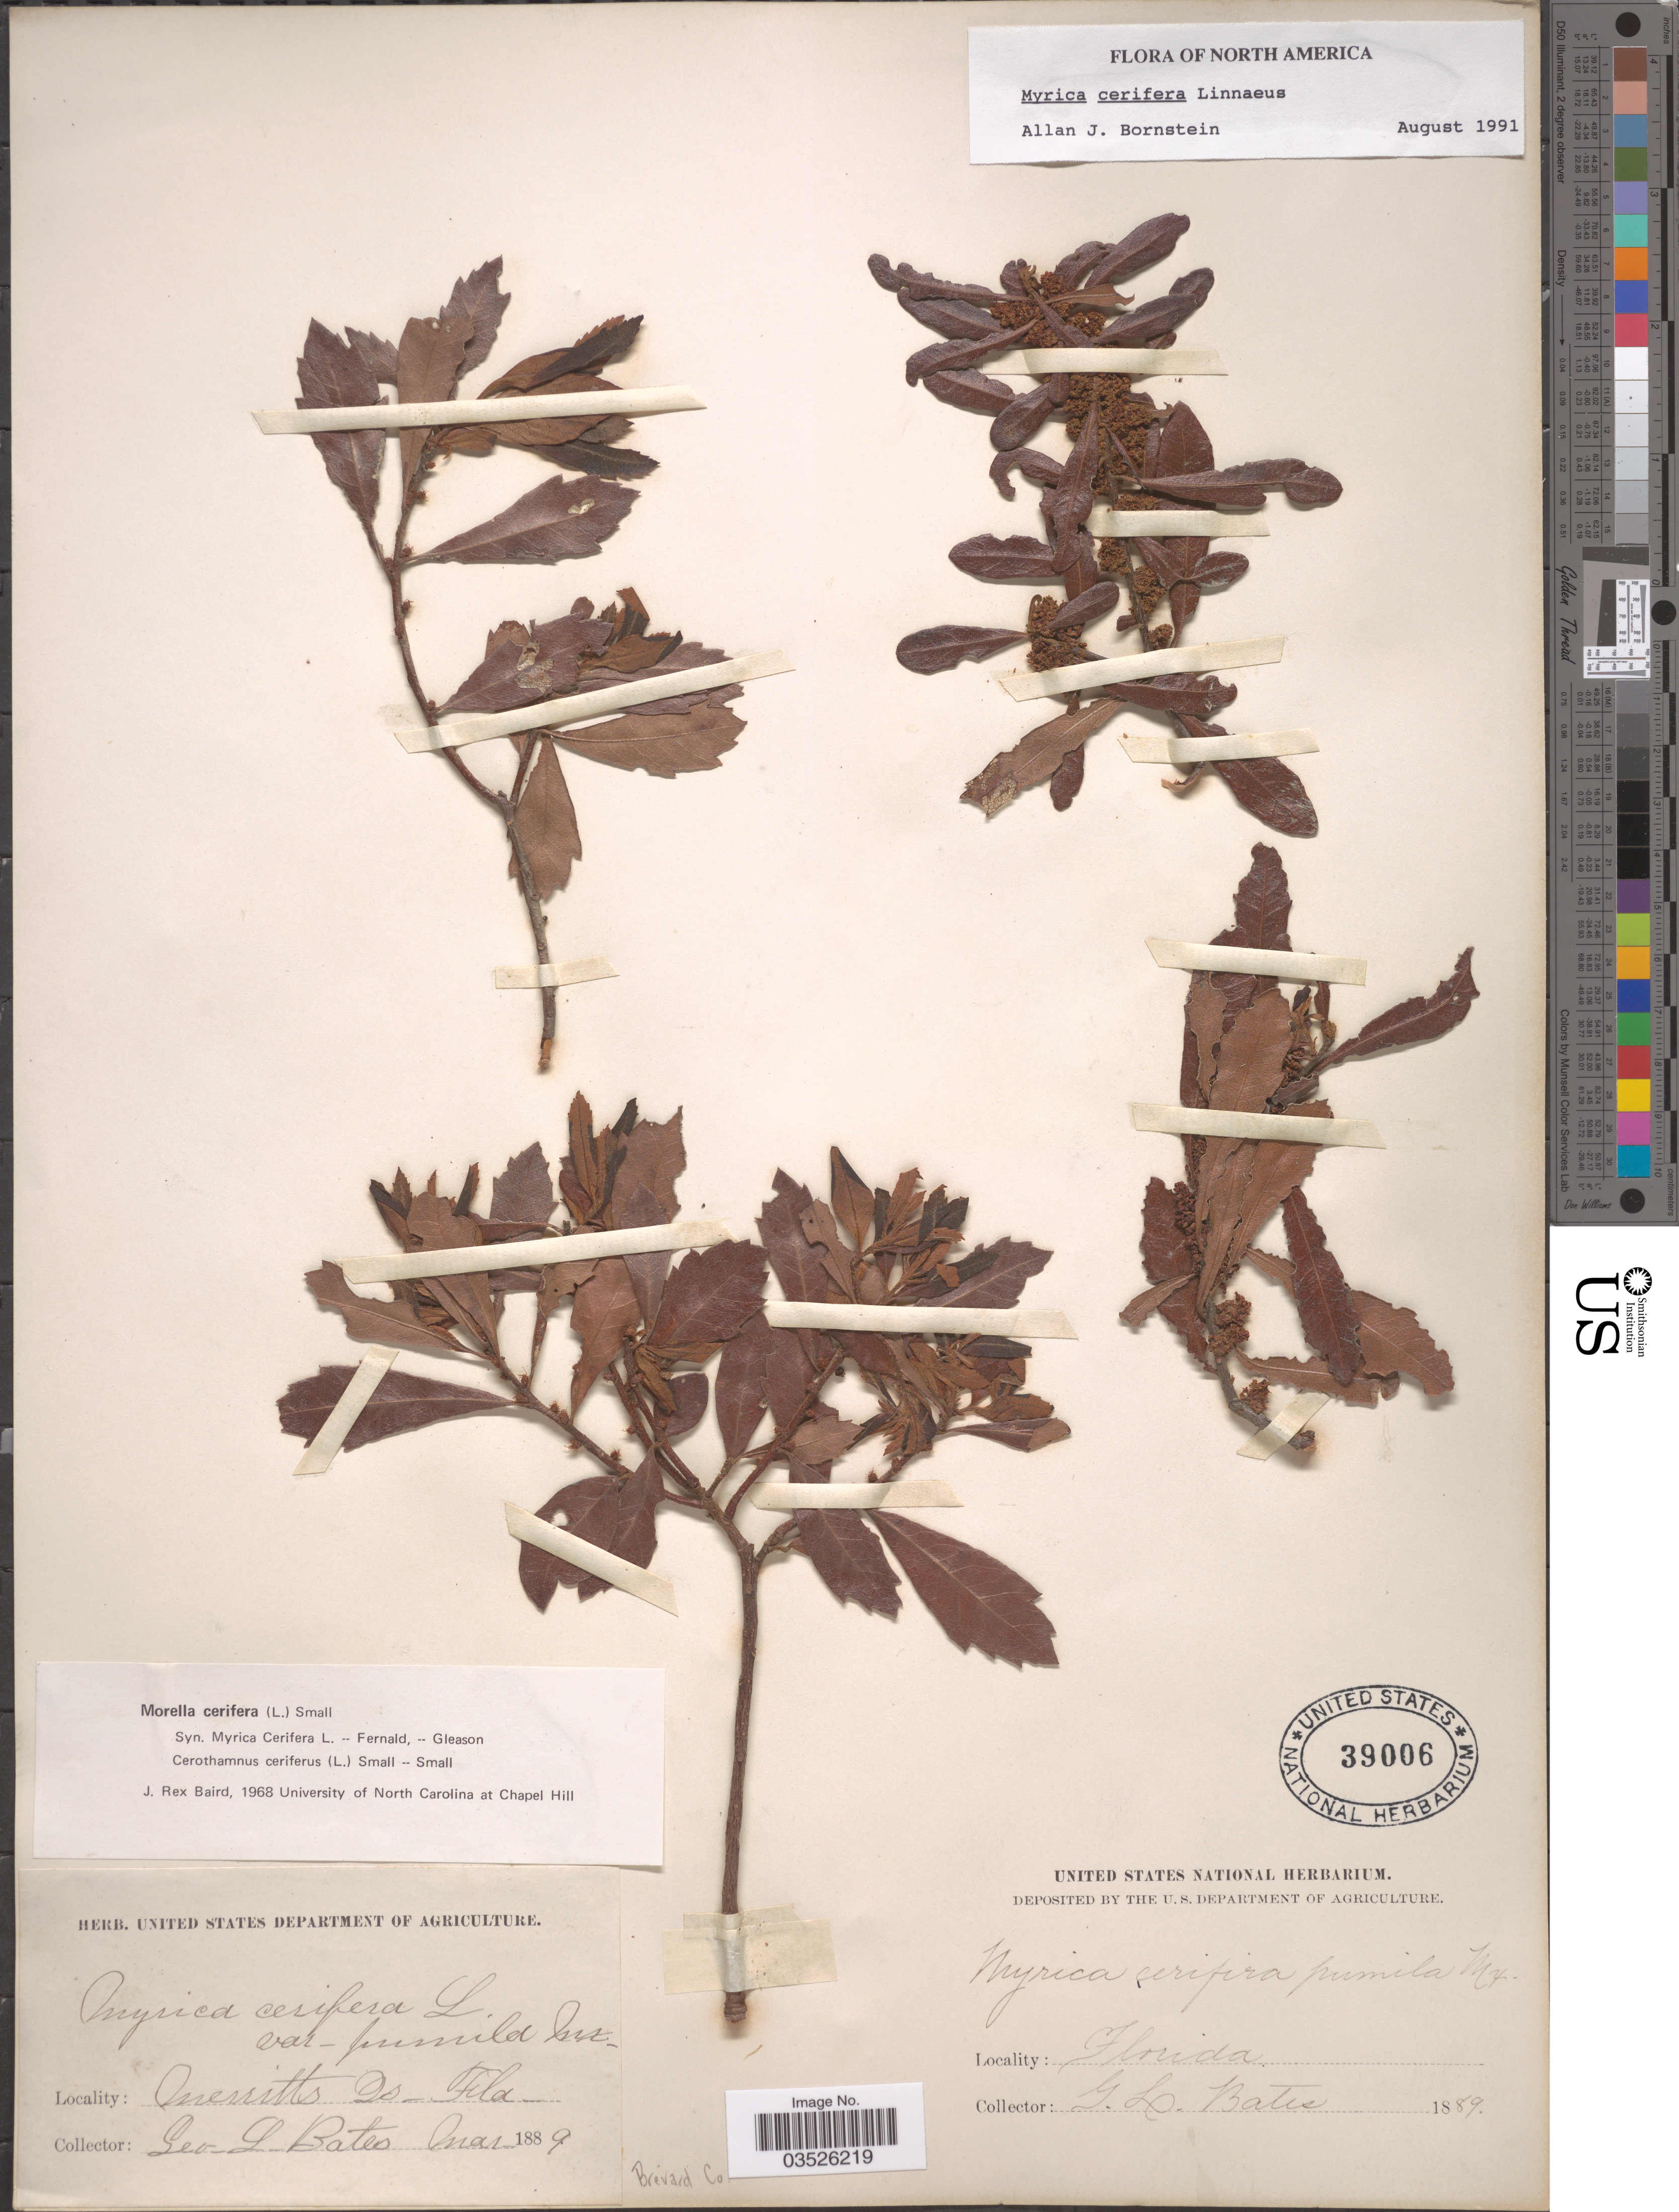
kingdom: Plantae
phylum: Tracheophyta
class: Magnoliopsida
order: Fagales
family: Myricaceae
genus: Morella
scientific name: Morella cerifera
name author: (L.) Small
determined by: Baird, James Rex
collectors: G. Bates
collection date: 1889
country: United States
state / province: Florida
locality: Merritts Is. Brevard Co.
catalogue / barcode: US 39006